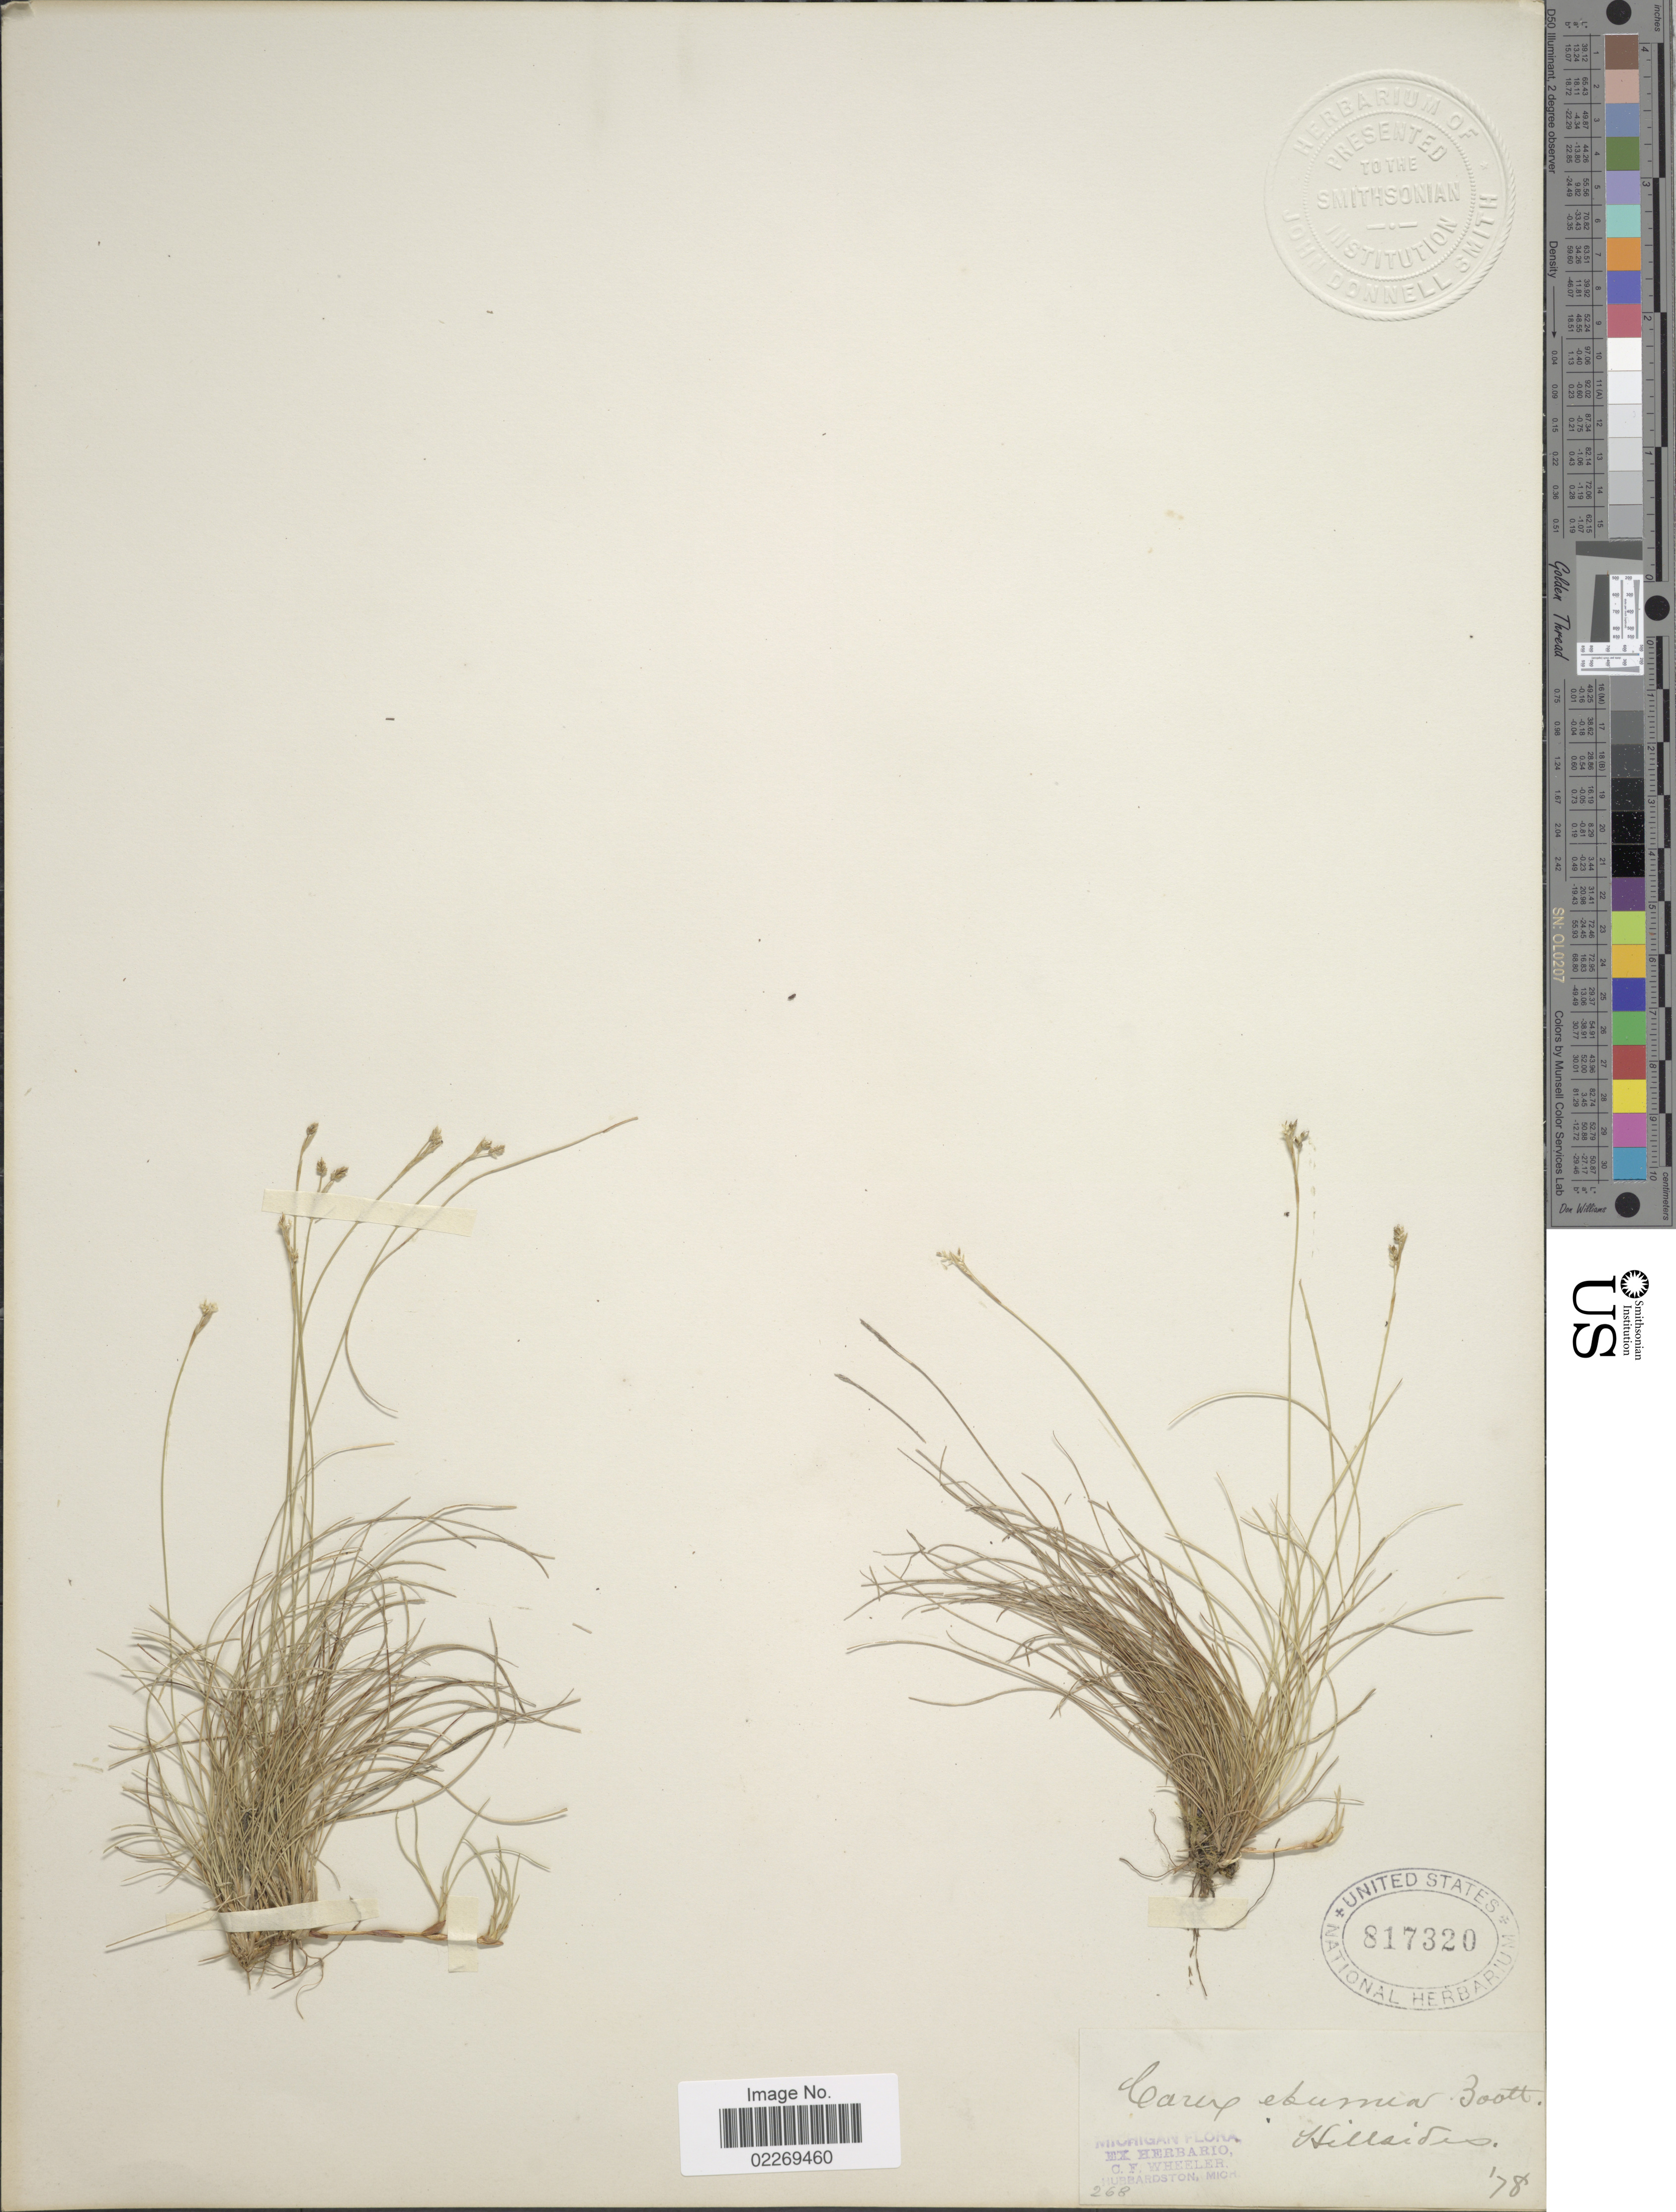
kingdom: Plantae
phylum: Tracheophyta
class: Liliopsida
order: Poales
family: Cyperaceae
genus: Carex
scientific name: Carex eburnea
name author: Boott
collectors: Ex Herb. C. F. Wheeler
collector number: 268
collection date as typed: Transcribed d/m/y: //78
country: United States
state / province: Michigan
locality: Hillsides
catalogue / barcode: US 817320